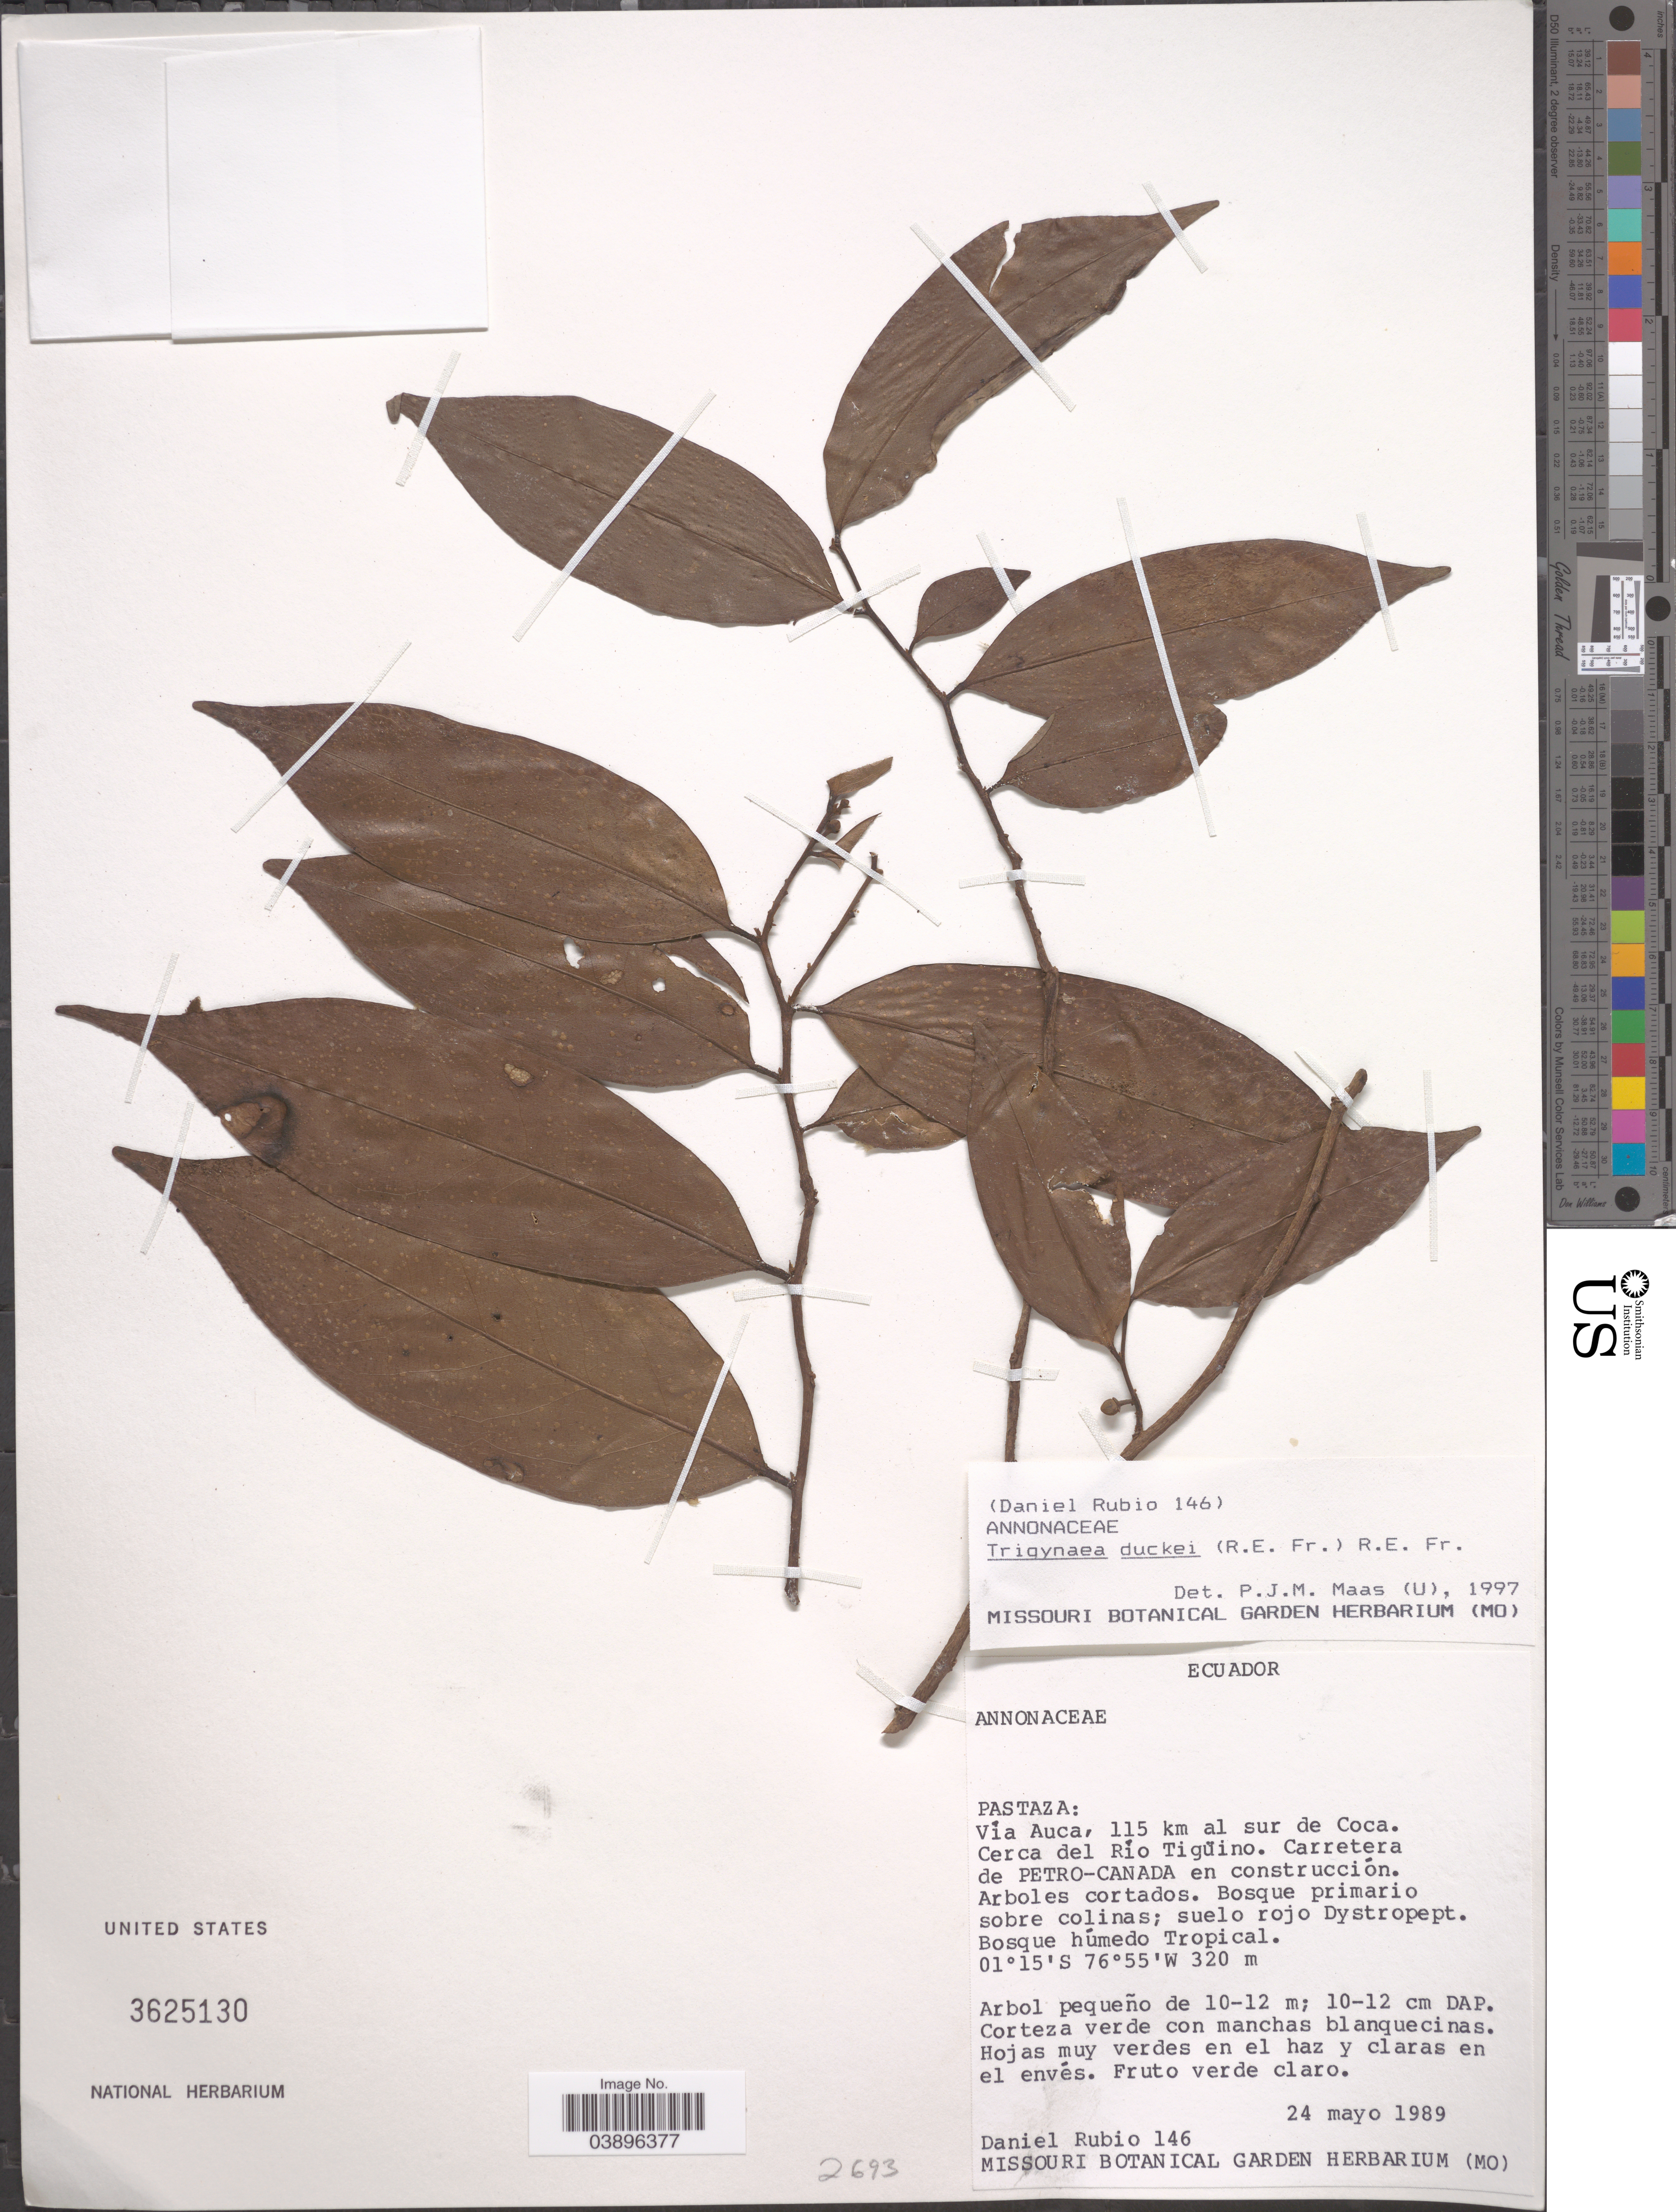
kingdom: Plantae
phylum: Tracheophyta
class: Magnoliopsida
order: Magnoliales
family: Annonaceae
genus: Trigynaea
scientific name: Trigynaea duckei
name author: (R.E. Fr.) R.E. Fr.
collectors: D. Rubio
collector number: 146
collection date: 1989-05-24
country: Ecuador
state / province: Pastaza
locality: Via Auca, 115 km al sur de Coca. Ceca del Río Tiqüino. Carretera de Pedro-Canada en constructión.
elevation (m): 320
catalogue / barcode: US 3625130